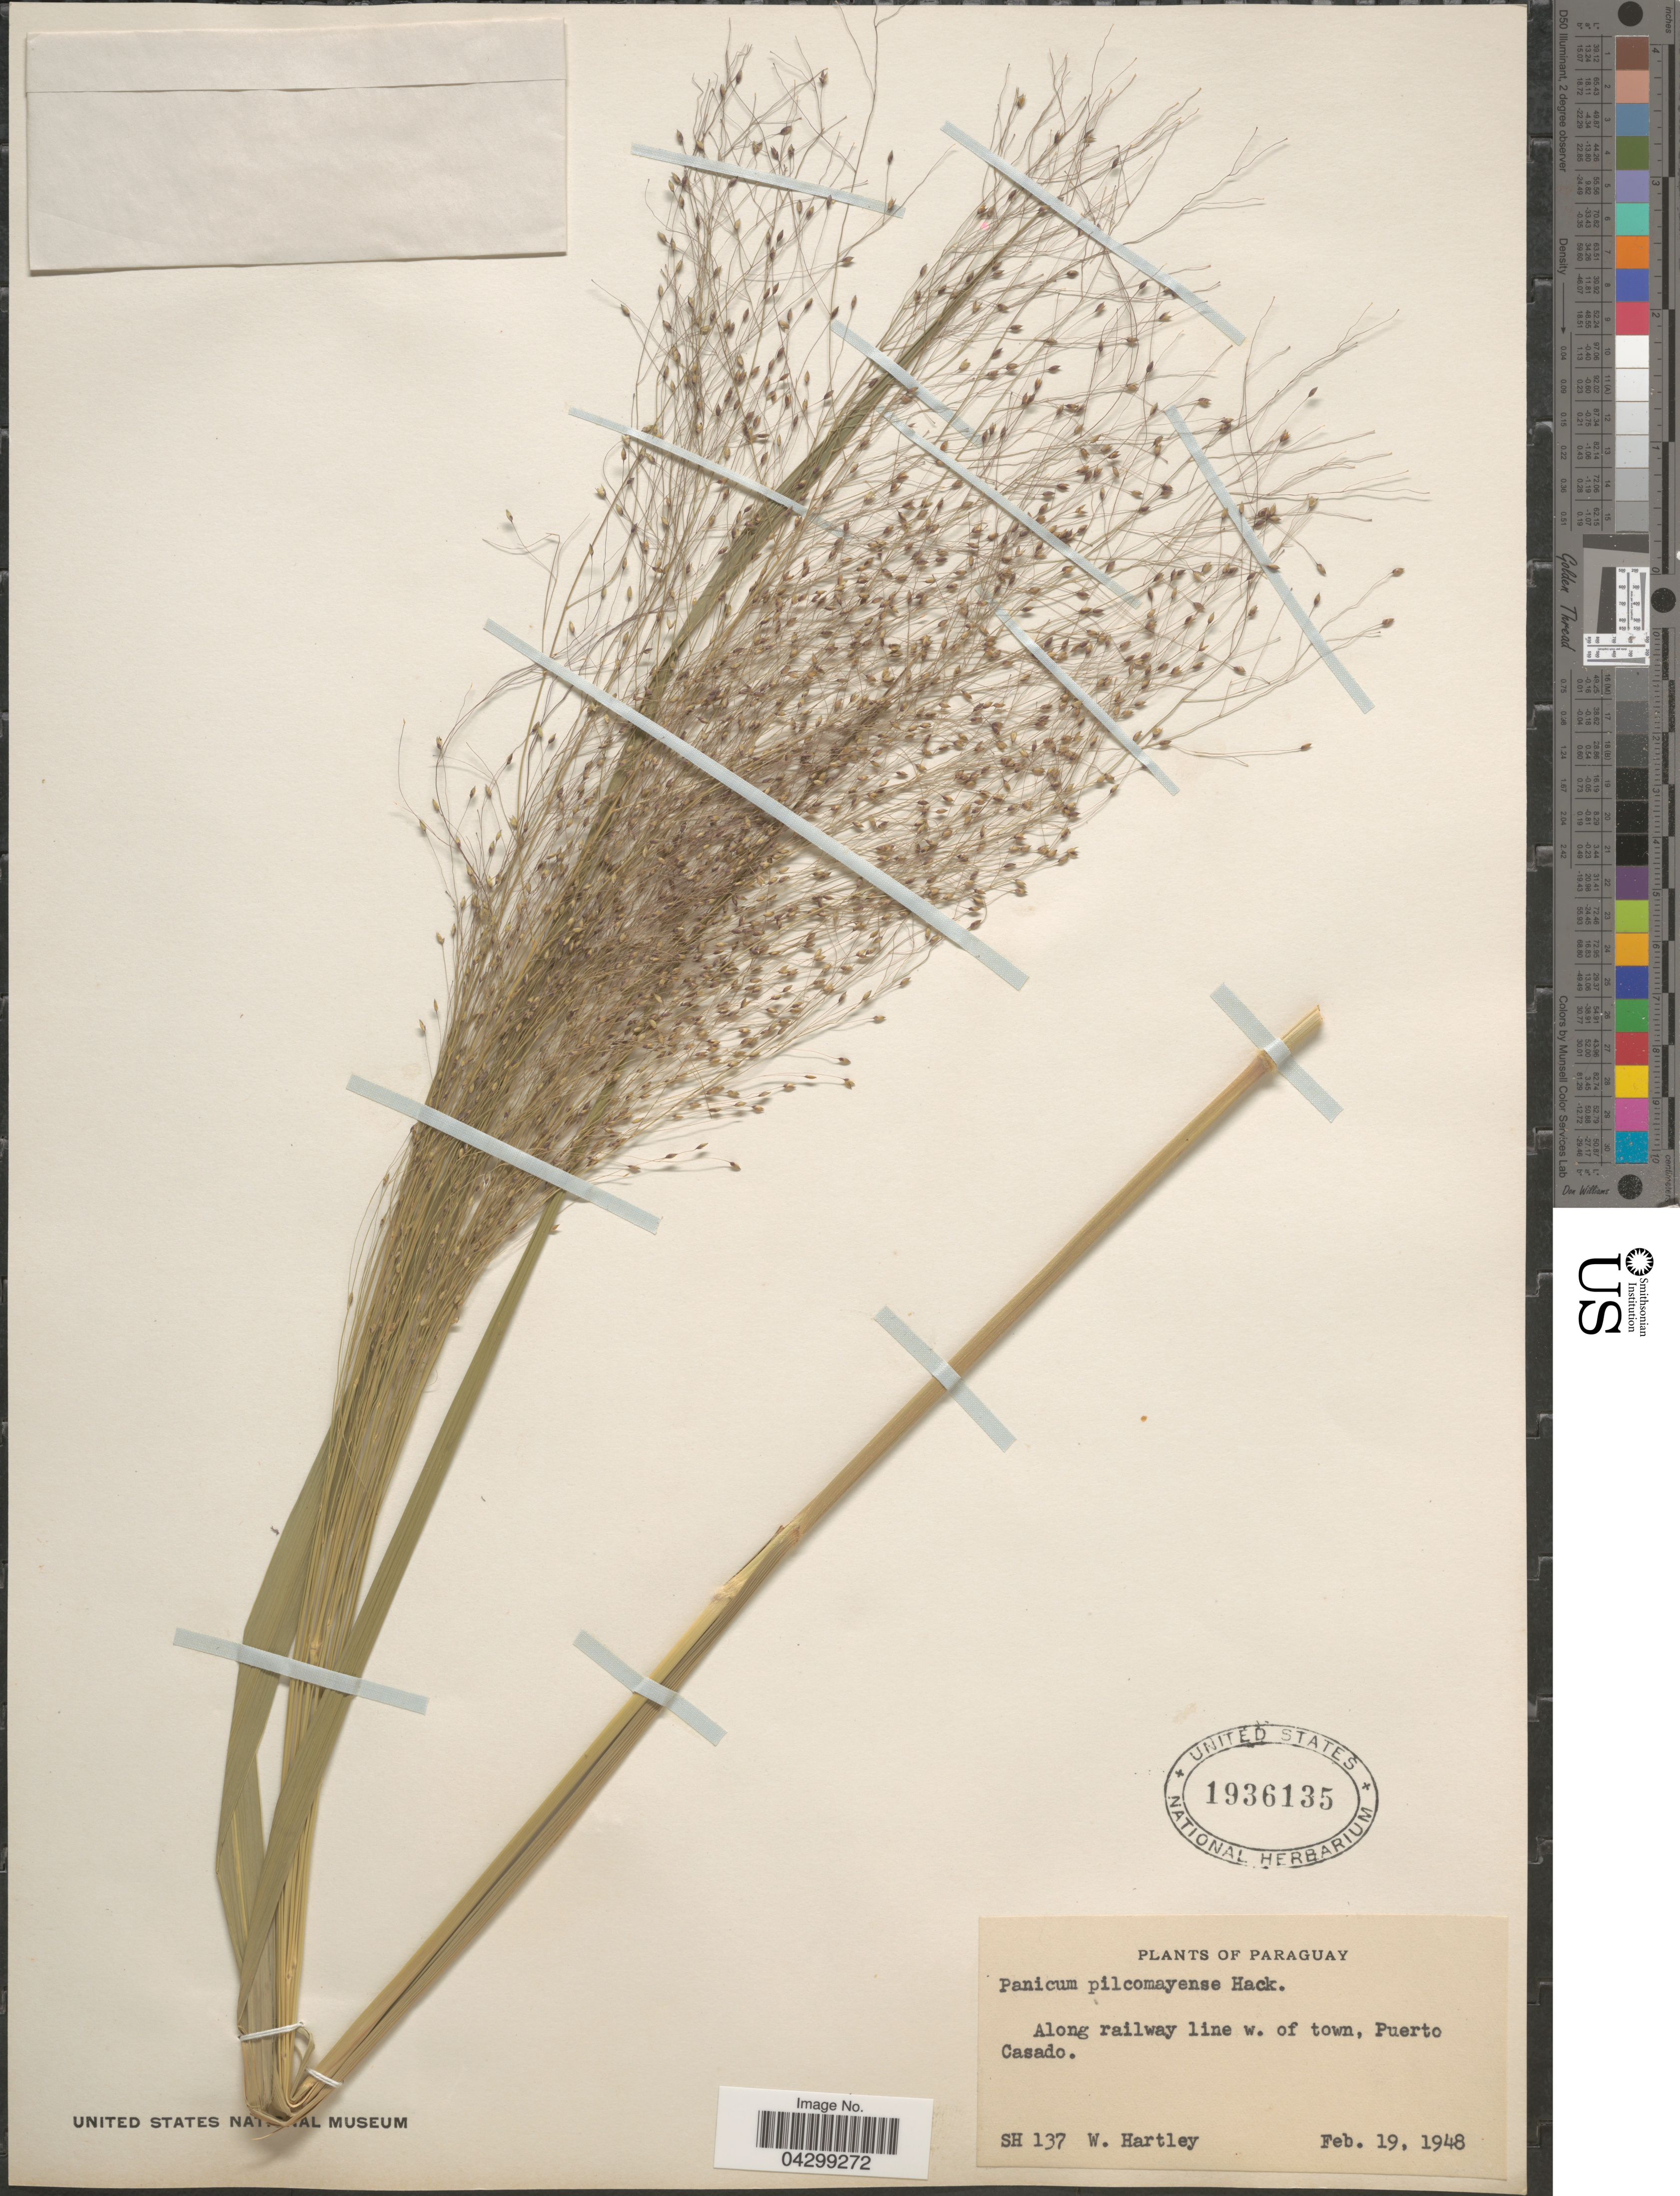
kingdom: Plantae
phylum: Tracheophyta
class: Liliopsida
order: Poales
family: Poaceae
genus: Panicum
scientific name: Panicum bergii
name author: Arechav.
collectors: W. Hartley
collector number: SH137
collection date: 1948-02-19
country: Paraguay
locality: Along railway line w. of town, Puerto Casado.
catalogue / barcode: US 1936135